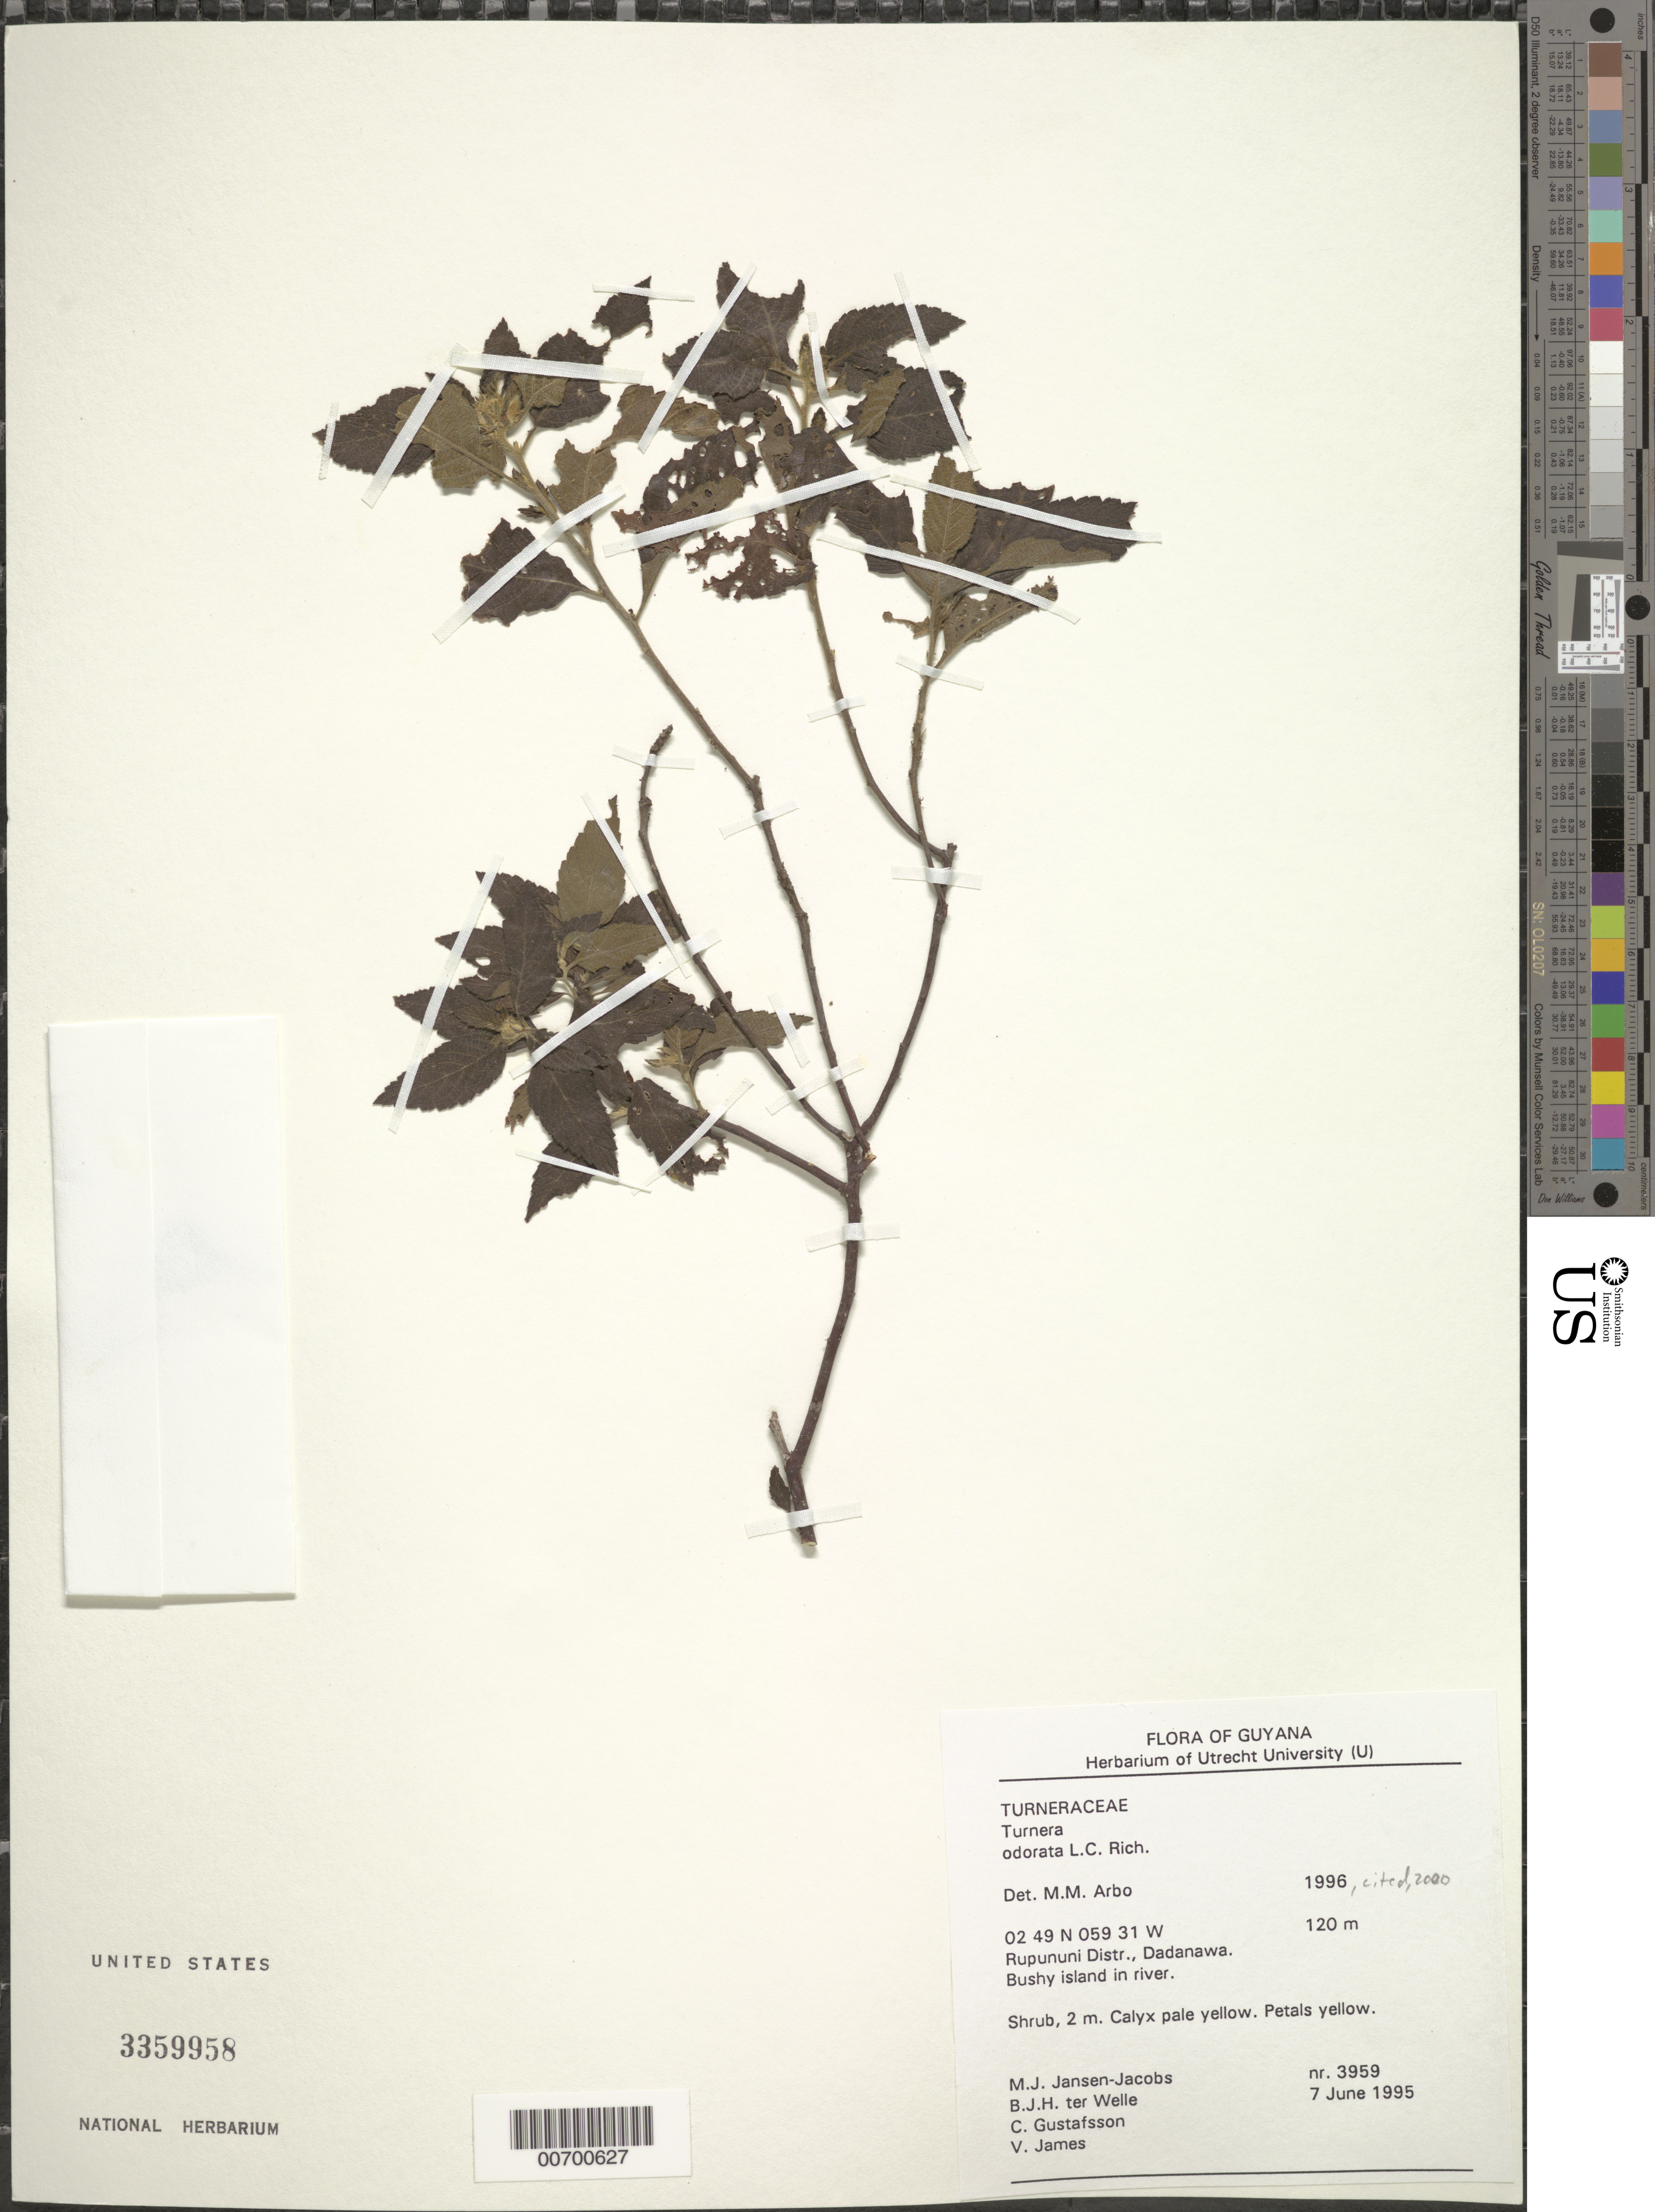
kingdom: Plantae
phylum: Tracheophyta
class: Magnoliopsida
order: Malpighiales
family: Turneraceae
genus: Turnera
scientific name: Turnera odorata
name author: Rich.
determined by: Arbo, M. M.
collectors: M. J. Jansen-Jacobs, B. Welle, C. G. Gustafsson & V. James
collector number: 3959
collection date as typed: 7-Jun-95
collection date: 1995-06-07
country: Guyana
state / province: U. Takutu-U. Essequibo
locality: Dadanawa, Rupununi River, Rupununi District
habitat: Bushy island in river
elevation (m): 120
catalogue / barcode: US 3359958